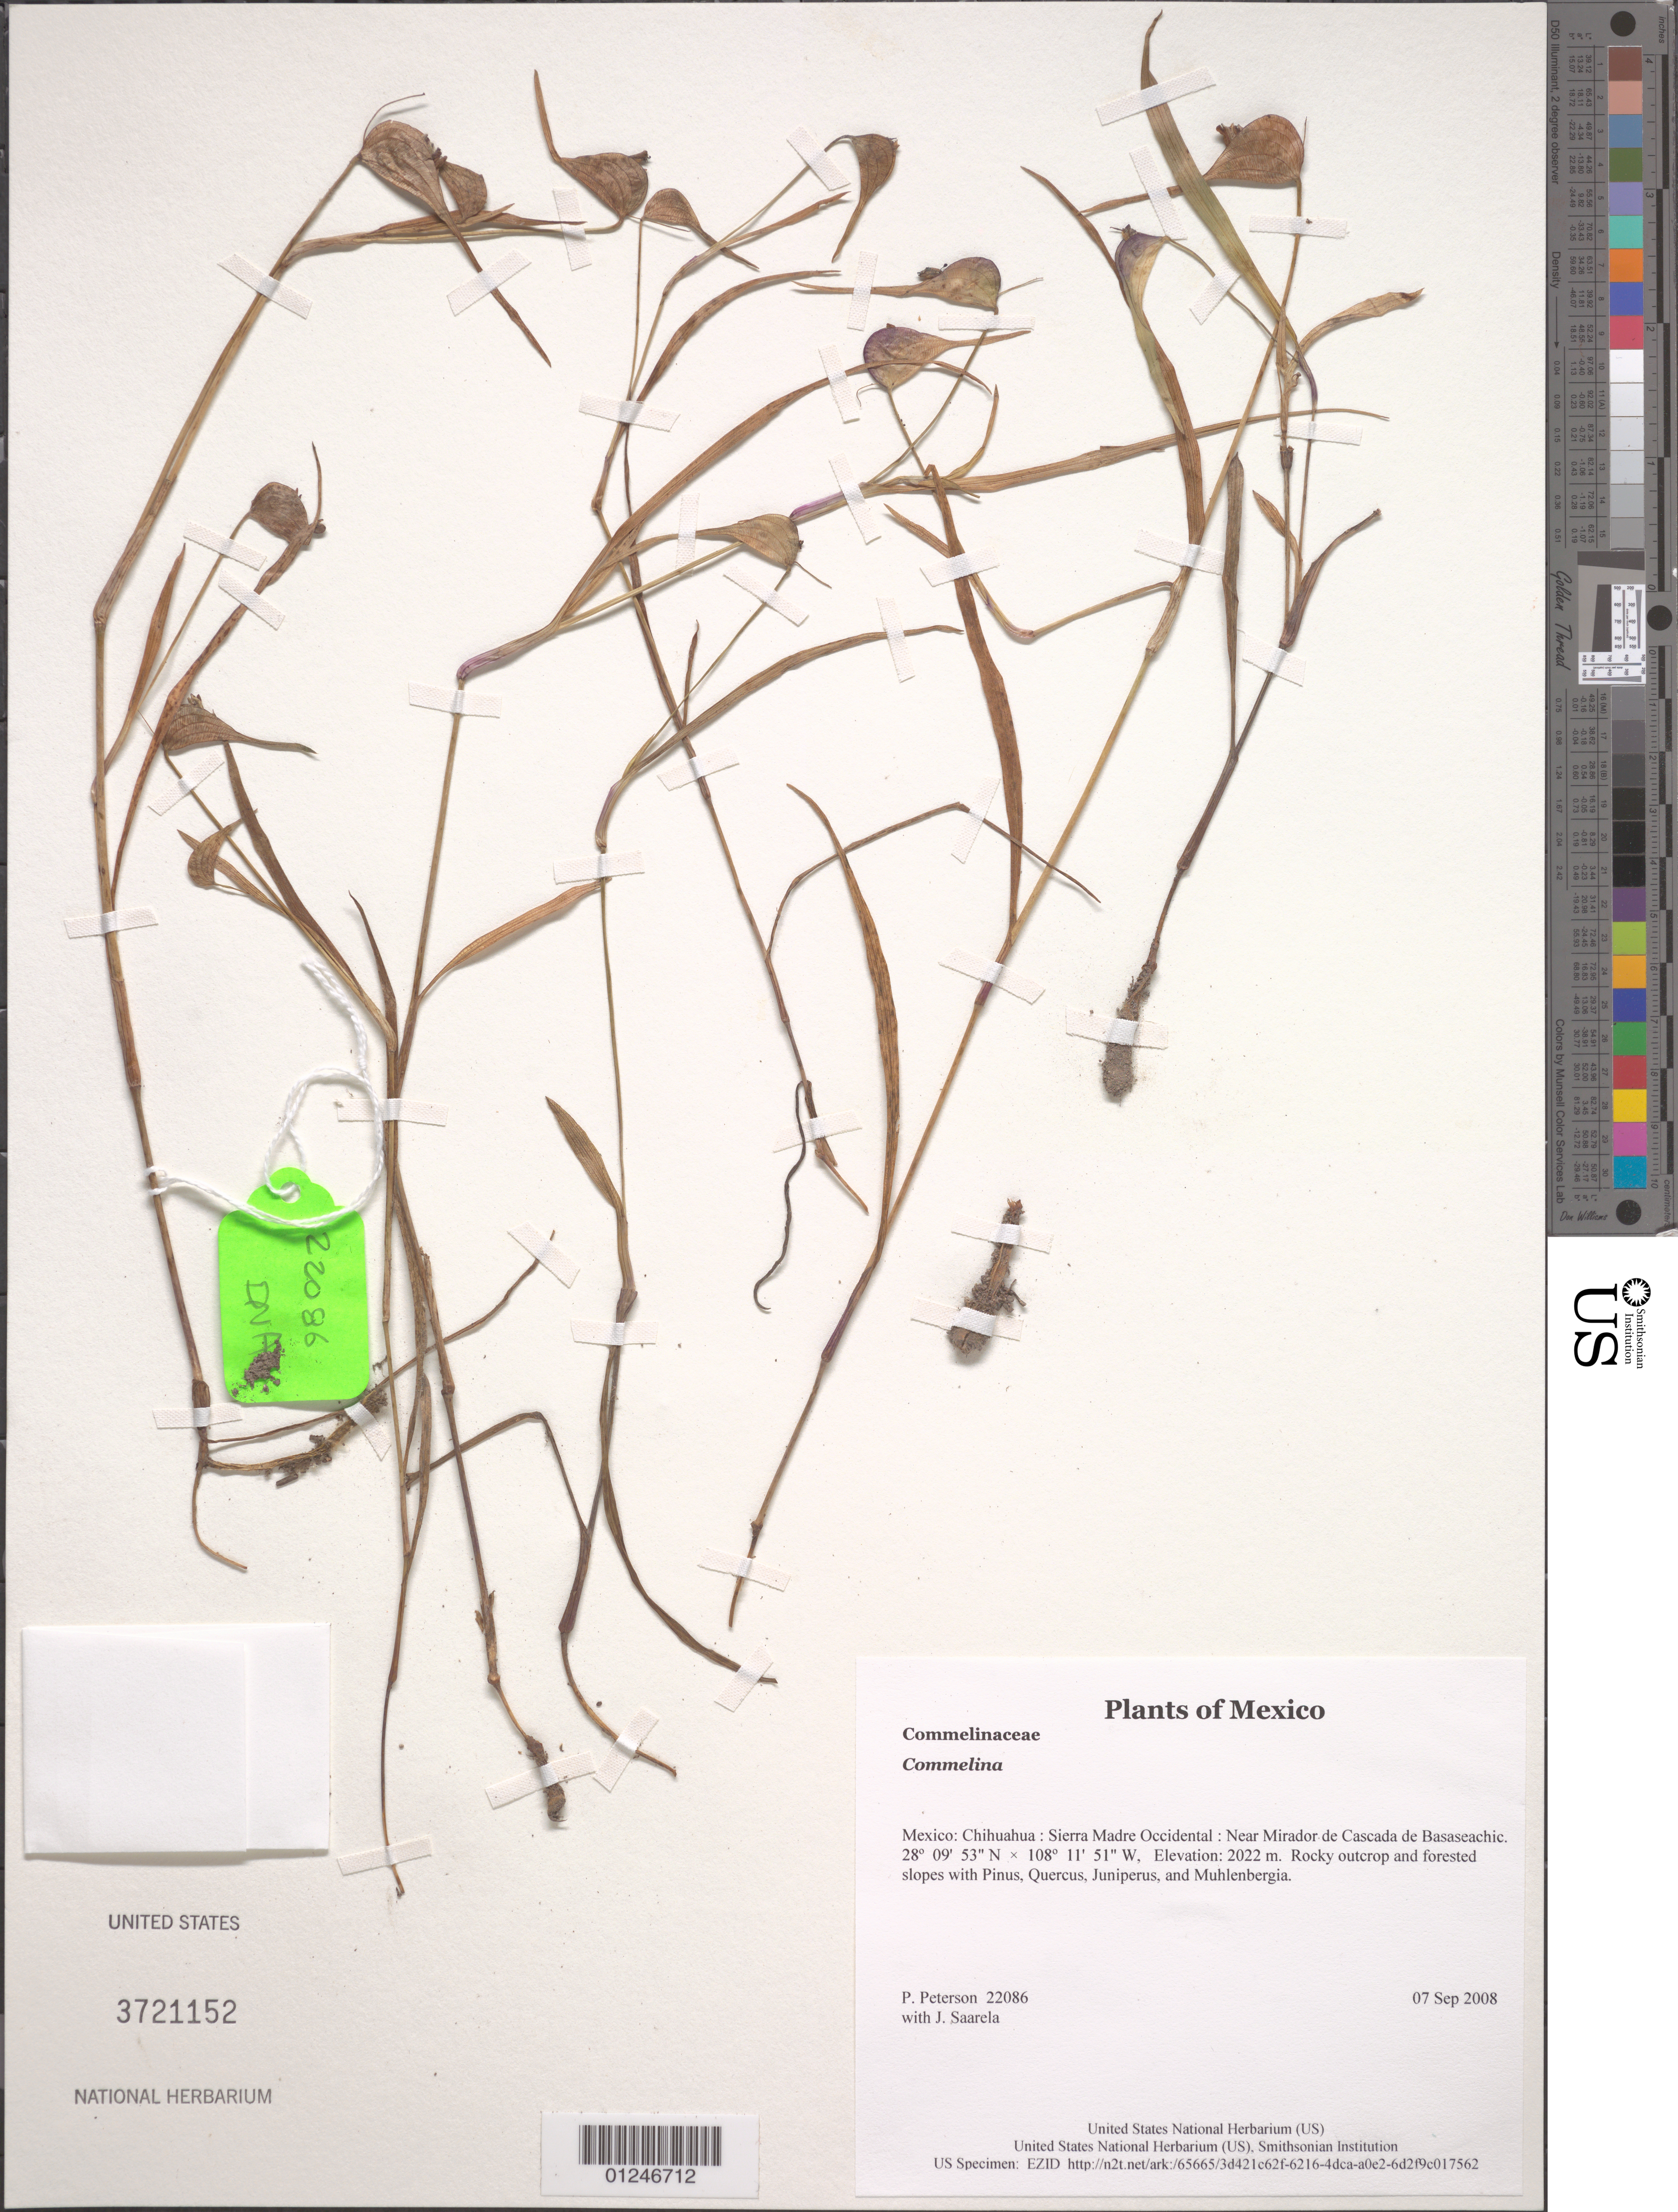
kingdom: Plantae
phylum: Tracheophyta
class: Liliopsida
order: Commelinales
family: Commelinaceae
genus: Commelina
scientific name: Commelina sp.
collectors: P. M. Peterson & J. Saarela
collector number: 22086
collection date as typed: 07 Sep 2008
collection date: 2008-09-07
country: Mexico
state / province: Chihuahua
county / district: Sierra Madre Occidental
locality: Near Mirador de Cascada de Basaseachic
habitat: Rocky outcrop and forested slopes with Pinus, Quercus, Juniperus, and Muhlenbergia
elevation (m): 2022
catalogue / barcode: US 3721152